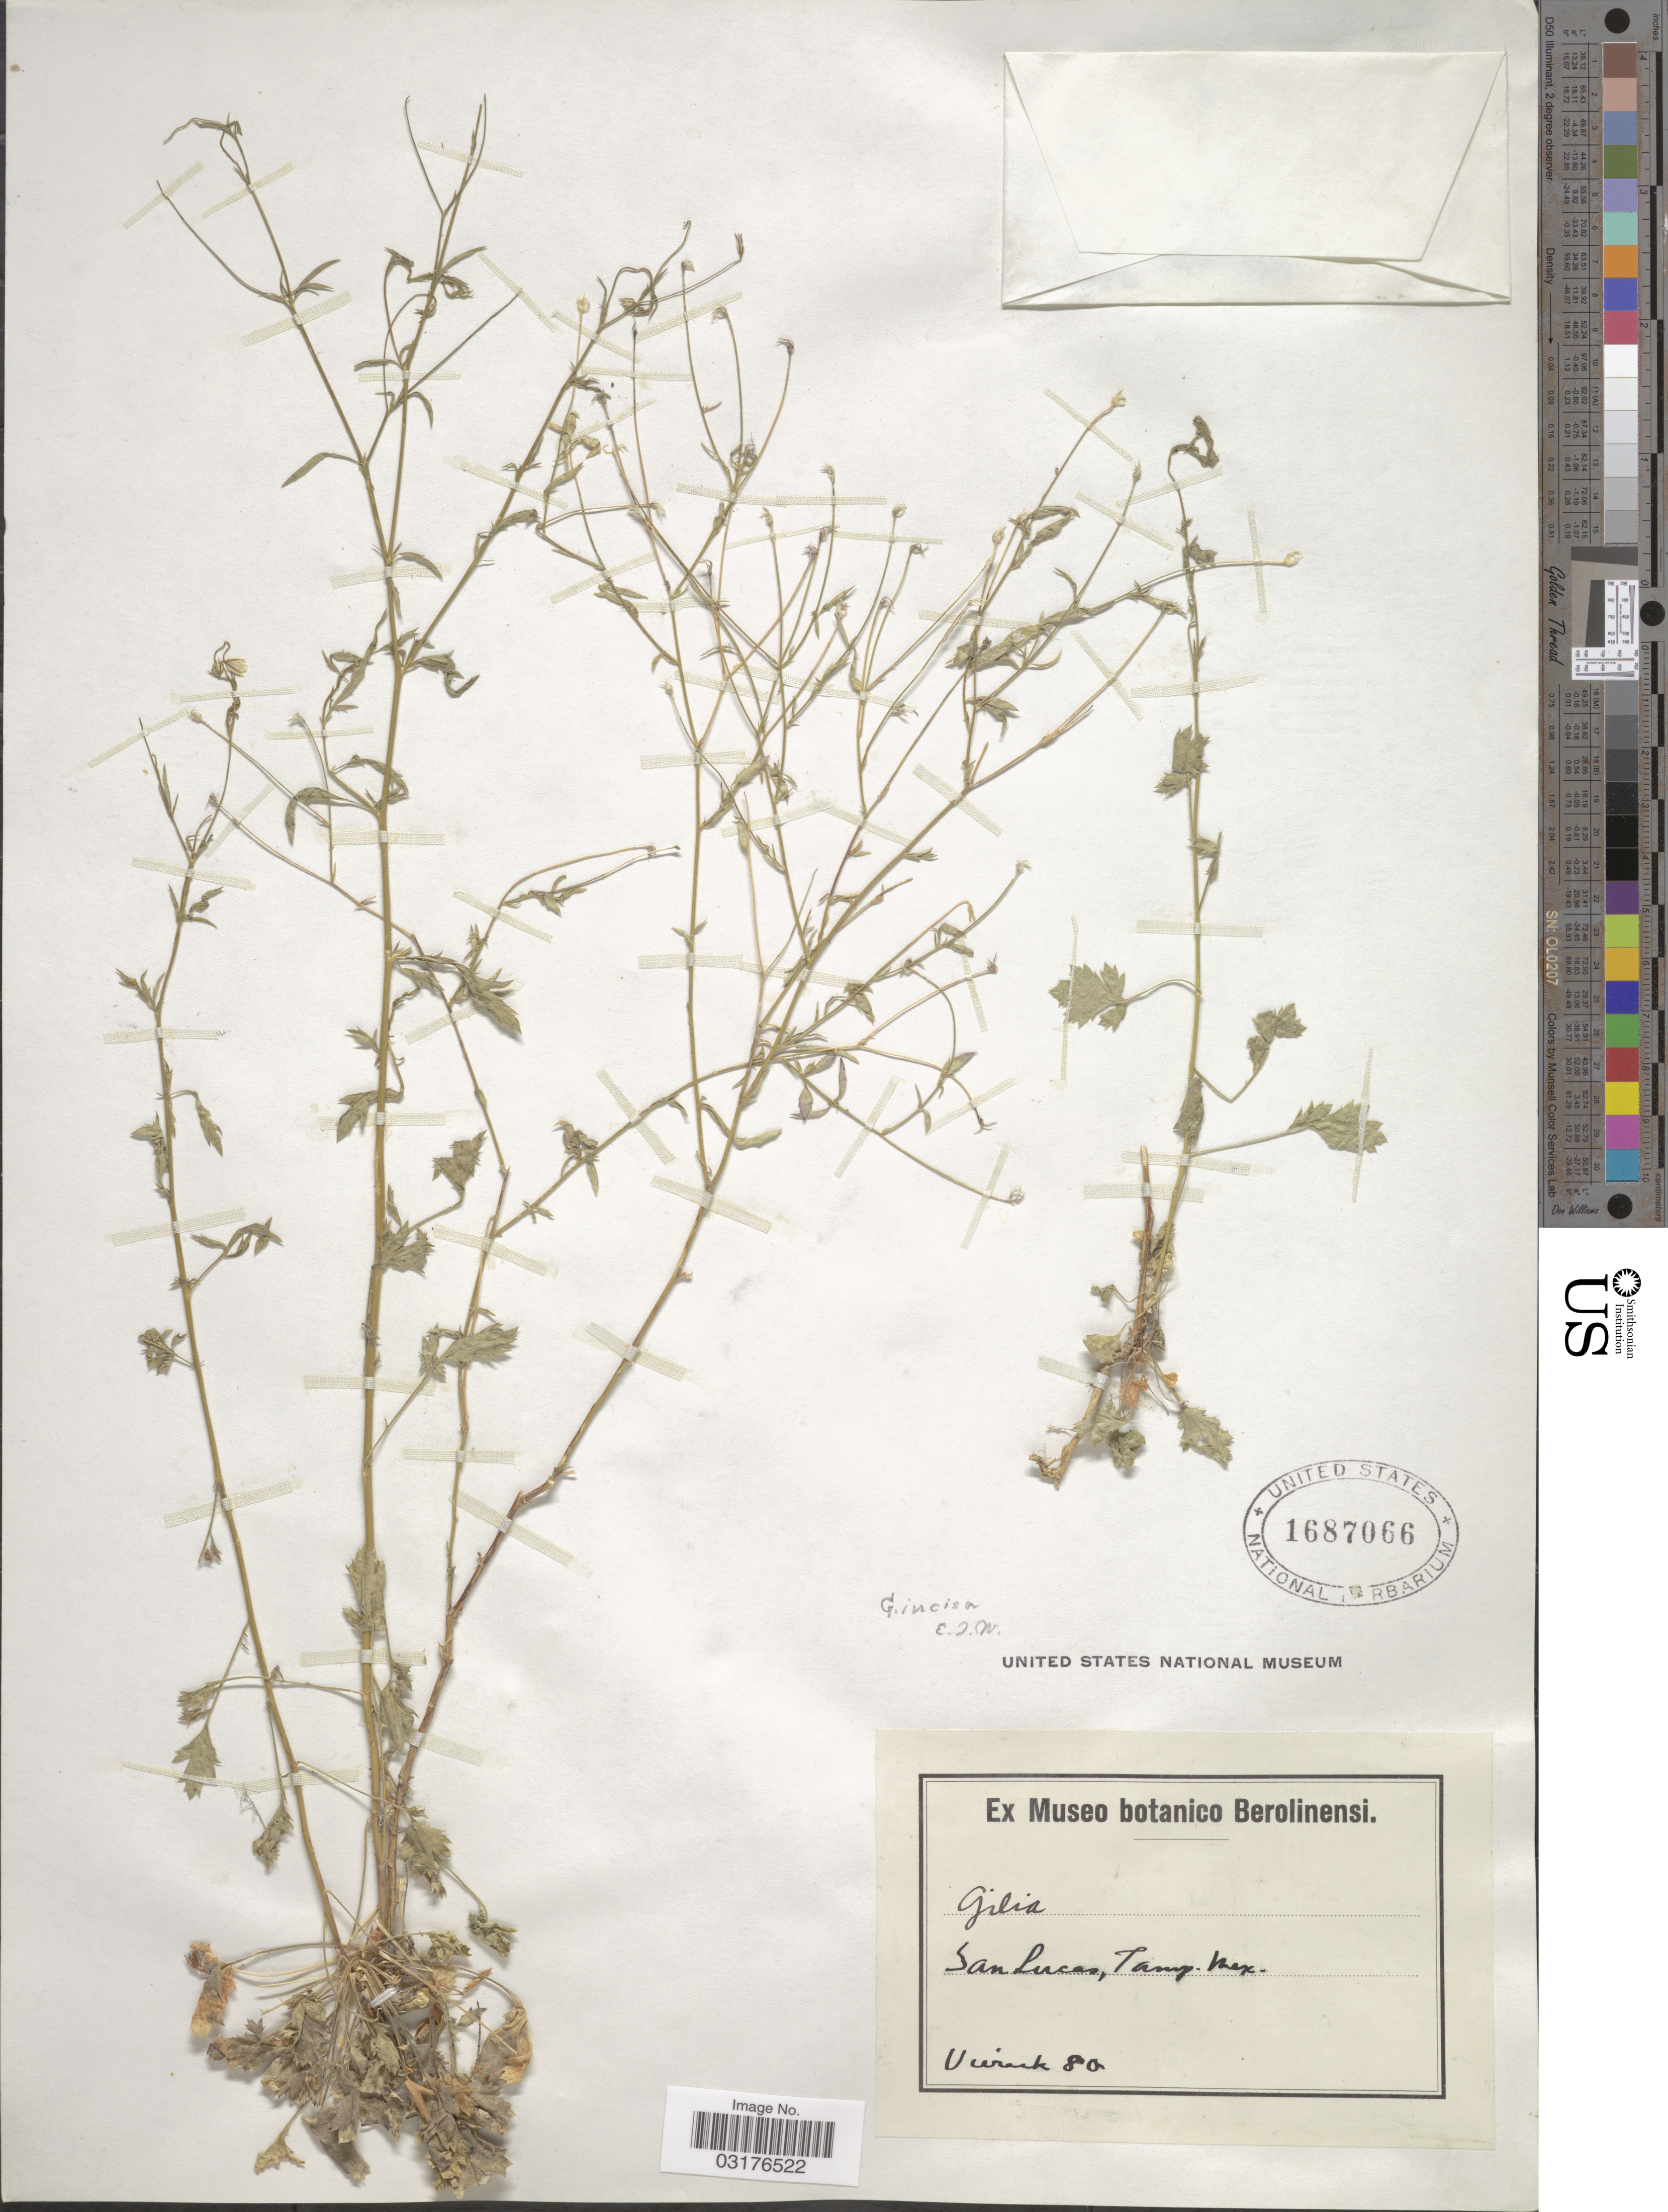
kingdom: Plantae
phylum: Tracheophyta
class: Magnoliopsida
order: Ericales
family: Polemoniaceae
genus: Giliastrum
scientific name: Giliastrum incisum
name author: (Benth.) J.M. Porter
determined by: Strong, Mark T., (BOT), Smithsonian Institution - National Museum of Natural History (UNITED STATES)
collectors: -. Viereck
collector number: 80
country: Mexico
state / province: Tamaulipas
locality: San Lucas.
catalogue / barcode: US 1687066